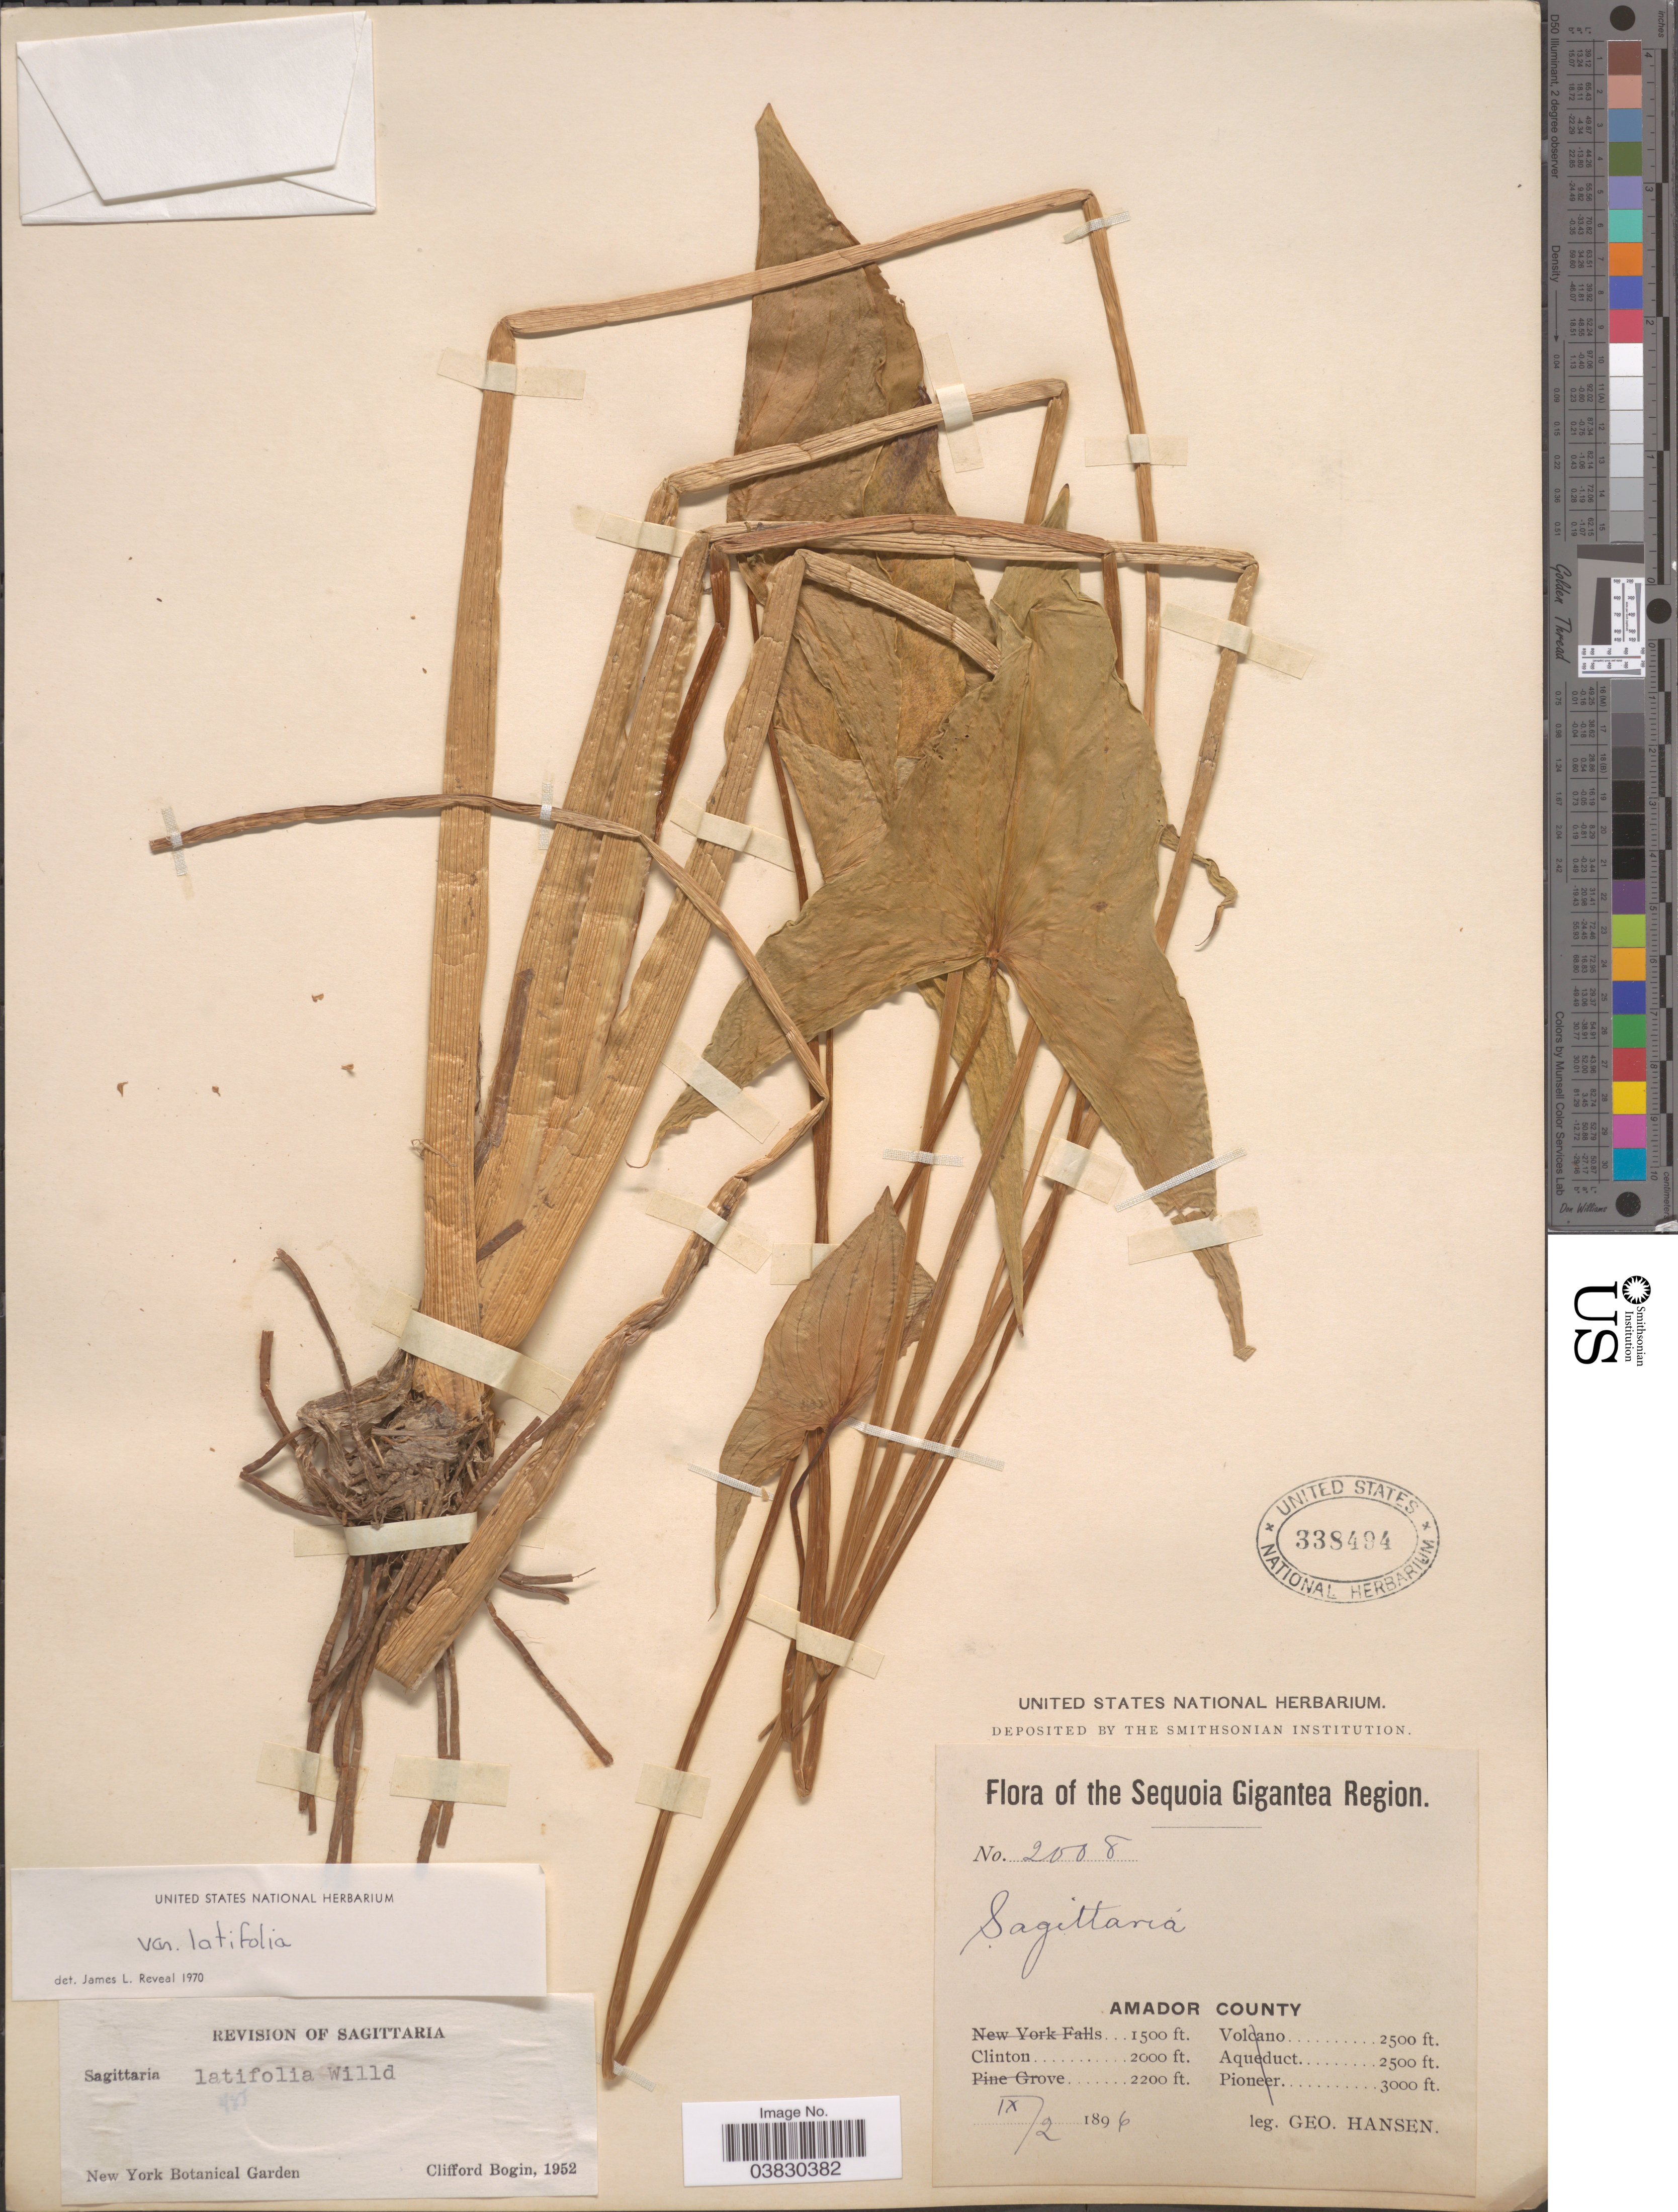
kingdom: Plantae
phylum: Tracheophyta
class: Liliopsida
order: Alismatales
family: Alismataceae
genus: Sagittaria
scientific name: Sagittaria latifolia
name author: Willd.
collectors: G. Hansen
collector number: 2008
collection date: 1896-09-02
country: United States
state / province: California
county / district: Amador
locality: Sequoia Gigantea Region. Amador County. Clinton.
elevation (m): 610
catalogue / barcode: US 338494